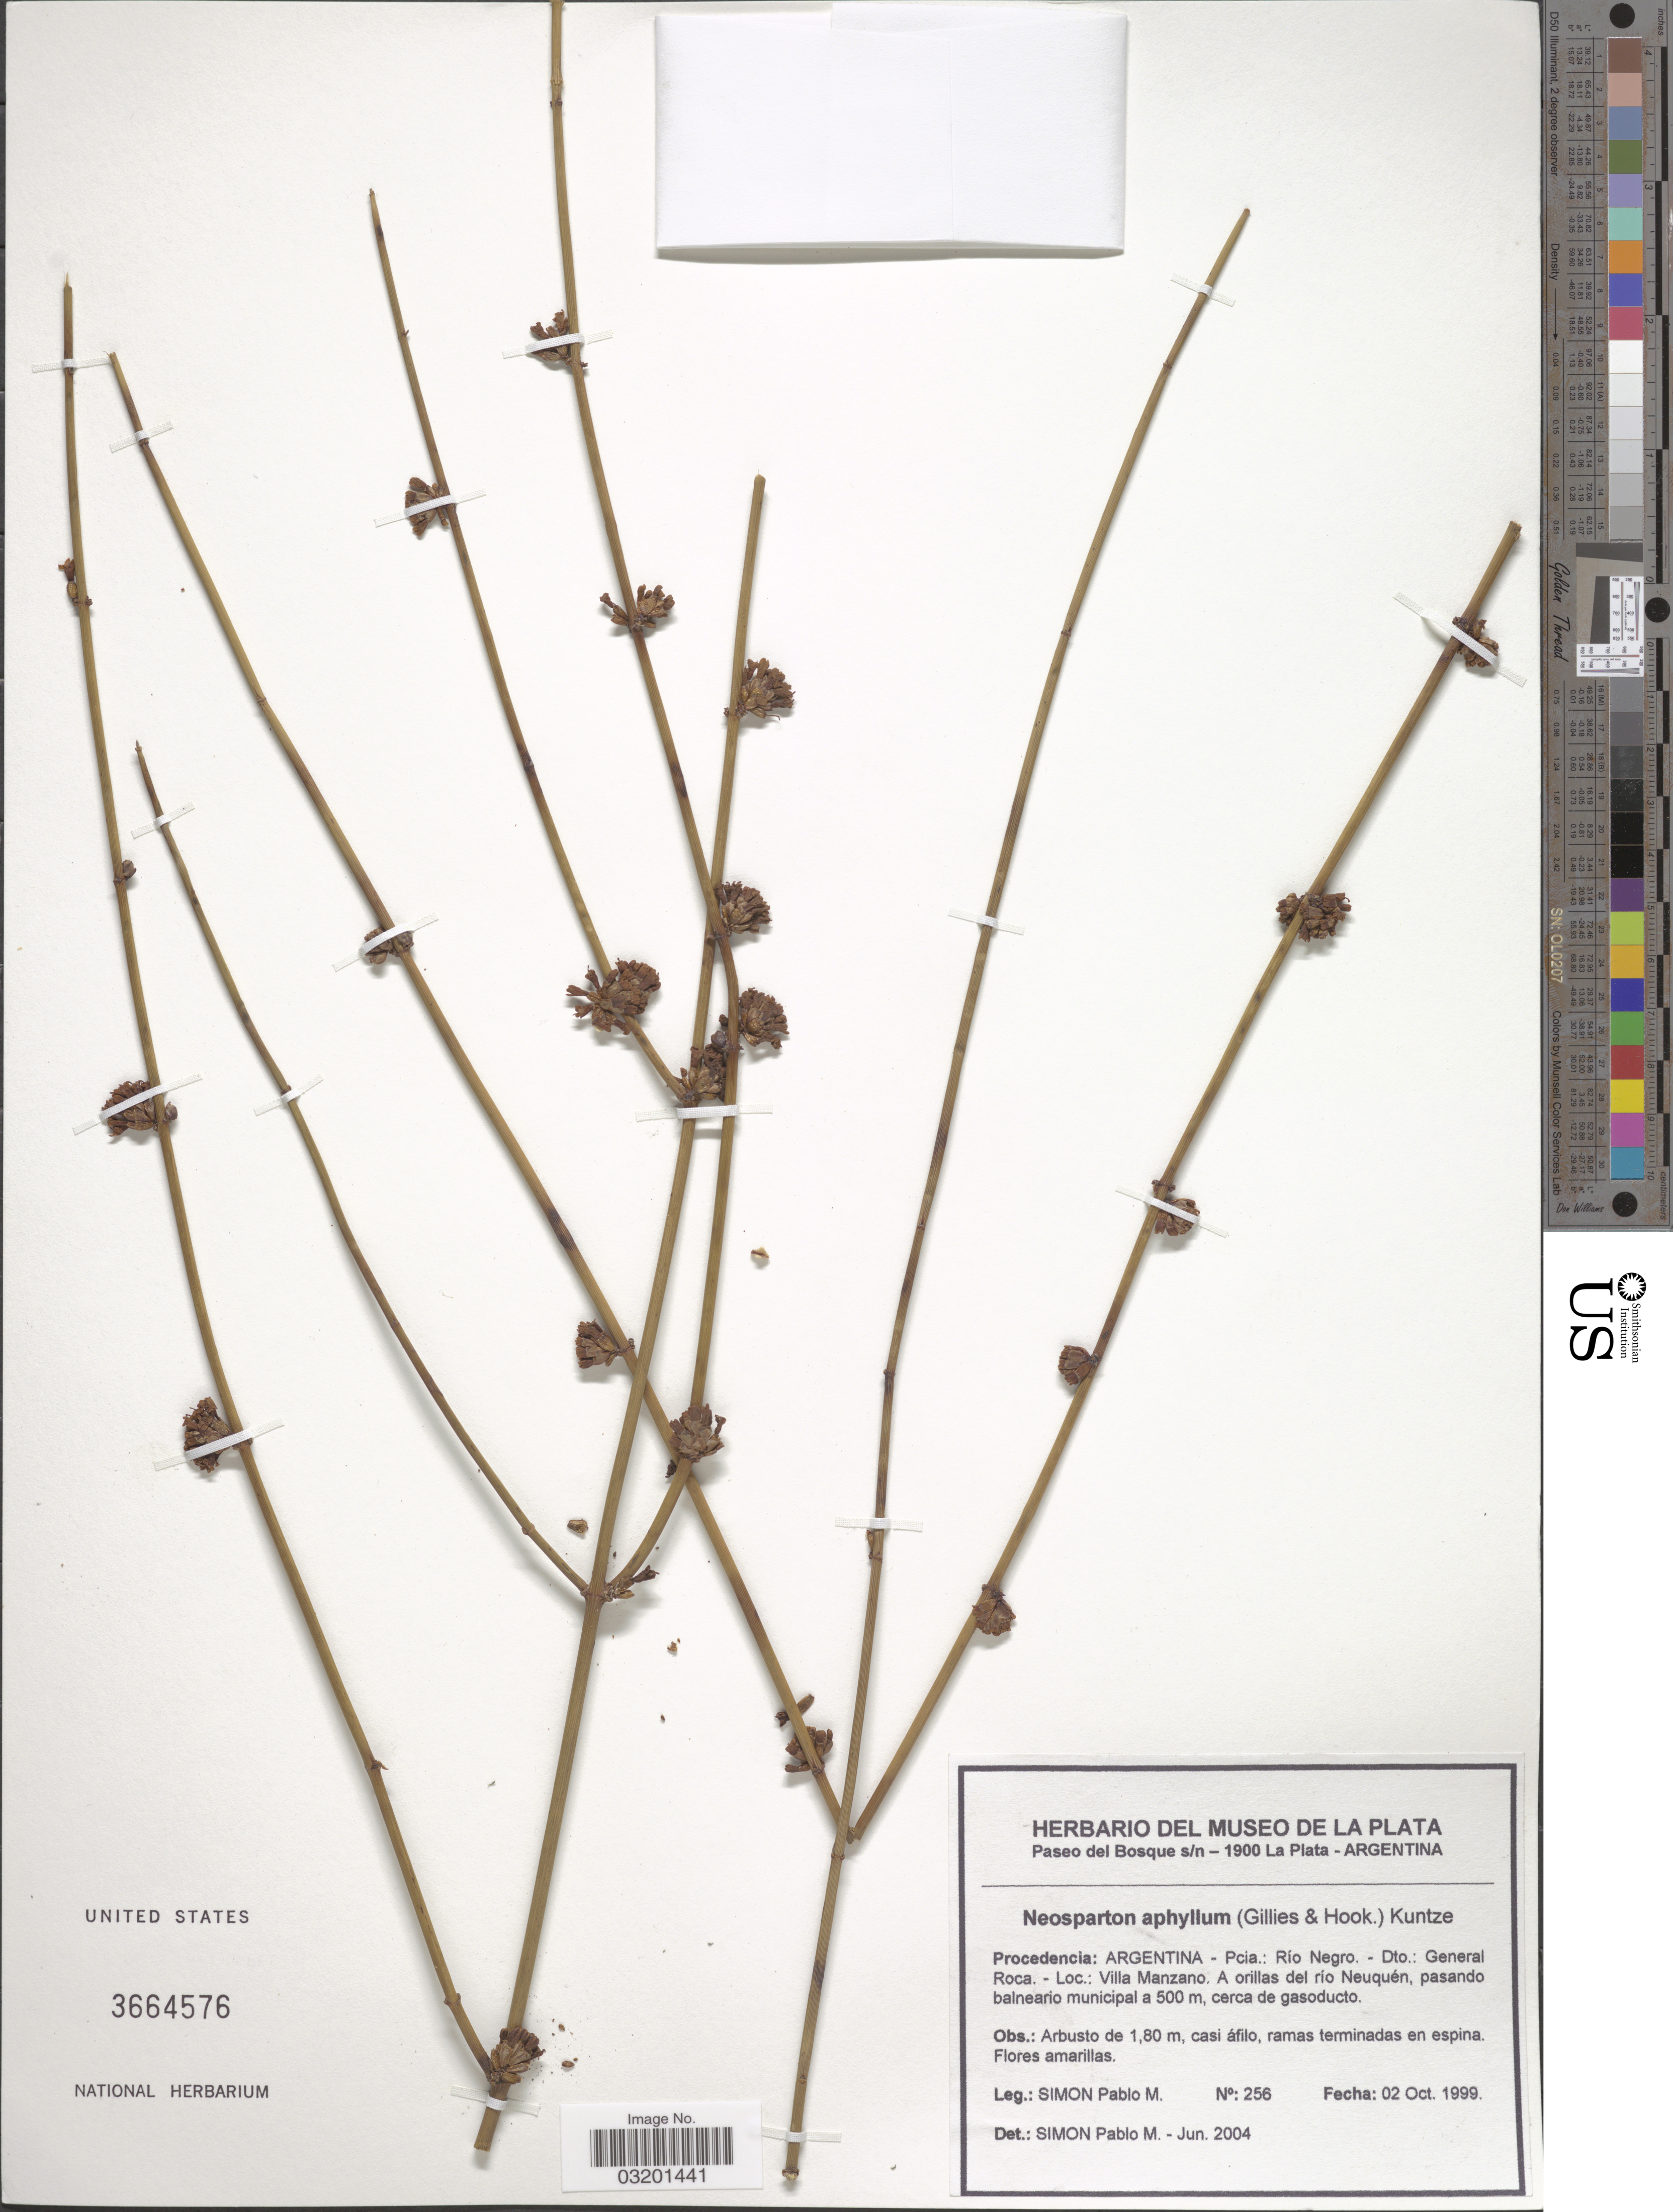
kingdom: Plantae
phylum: Tracheophyta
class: Magnoliopsida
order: Lamiales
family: Verbenaceae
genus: Neosparton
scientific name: Neosparton aphyllum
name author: (Gillies & Hook.) Kuntze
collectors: S. Pablo M.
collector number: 256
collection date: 1999-10-02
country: Argentina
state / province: Rio Negro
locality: Procedencia: Pcia.: Río Negro. - Dto.: General Roca. Villa Manzano. A orillas del río Neuquén.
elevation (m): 500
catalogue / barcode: US 3664576